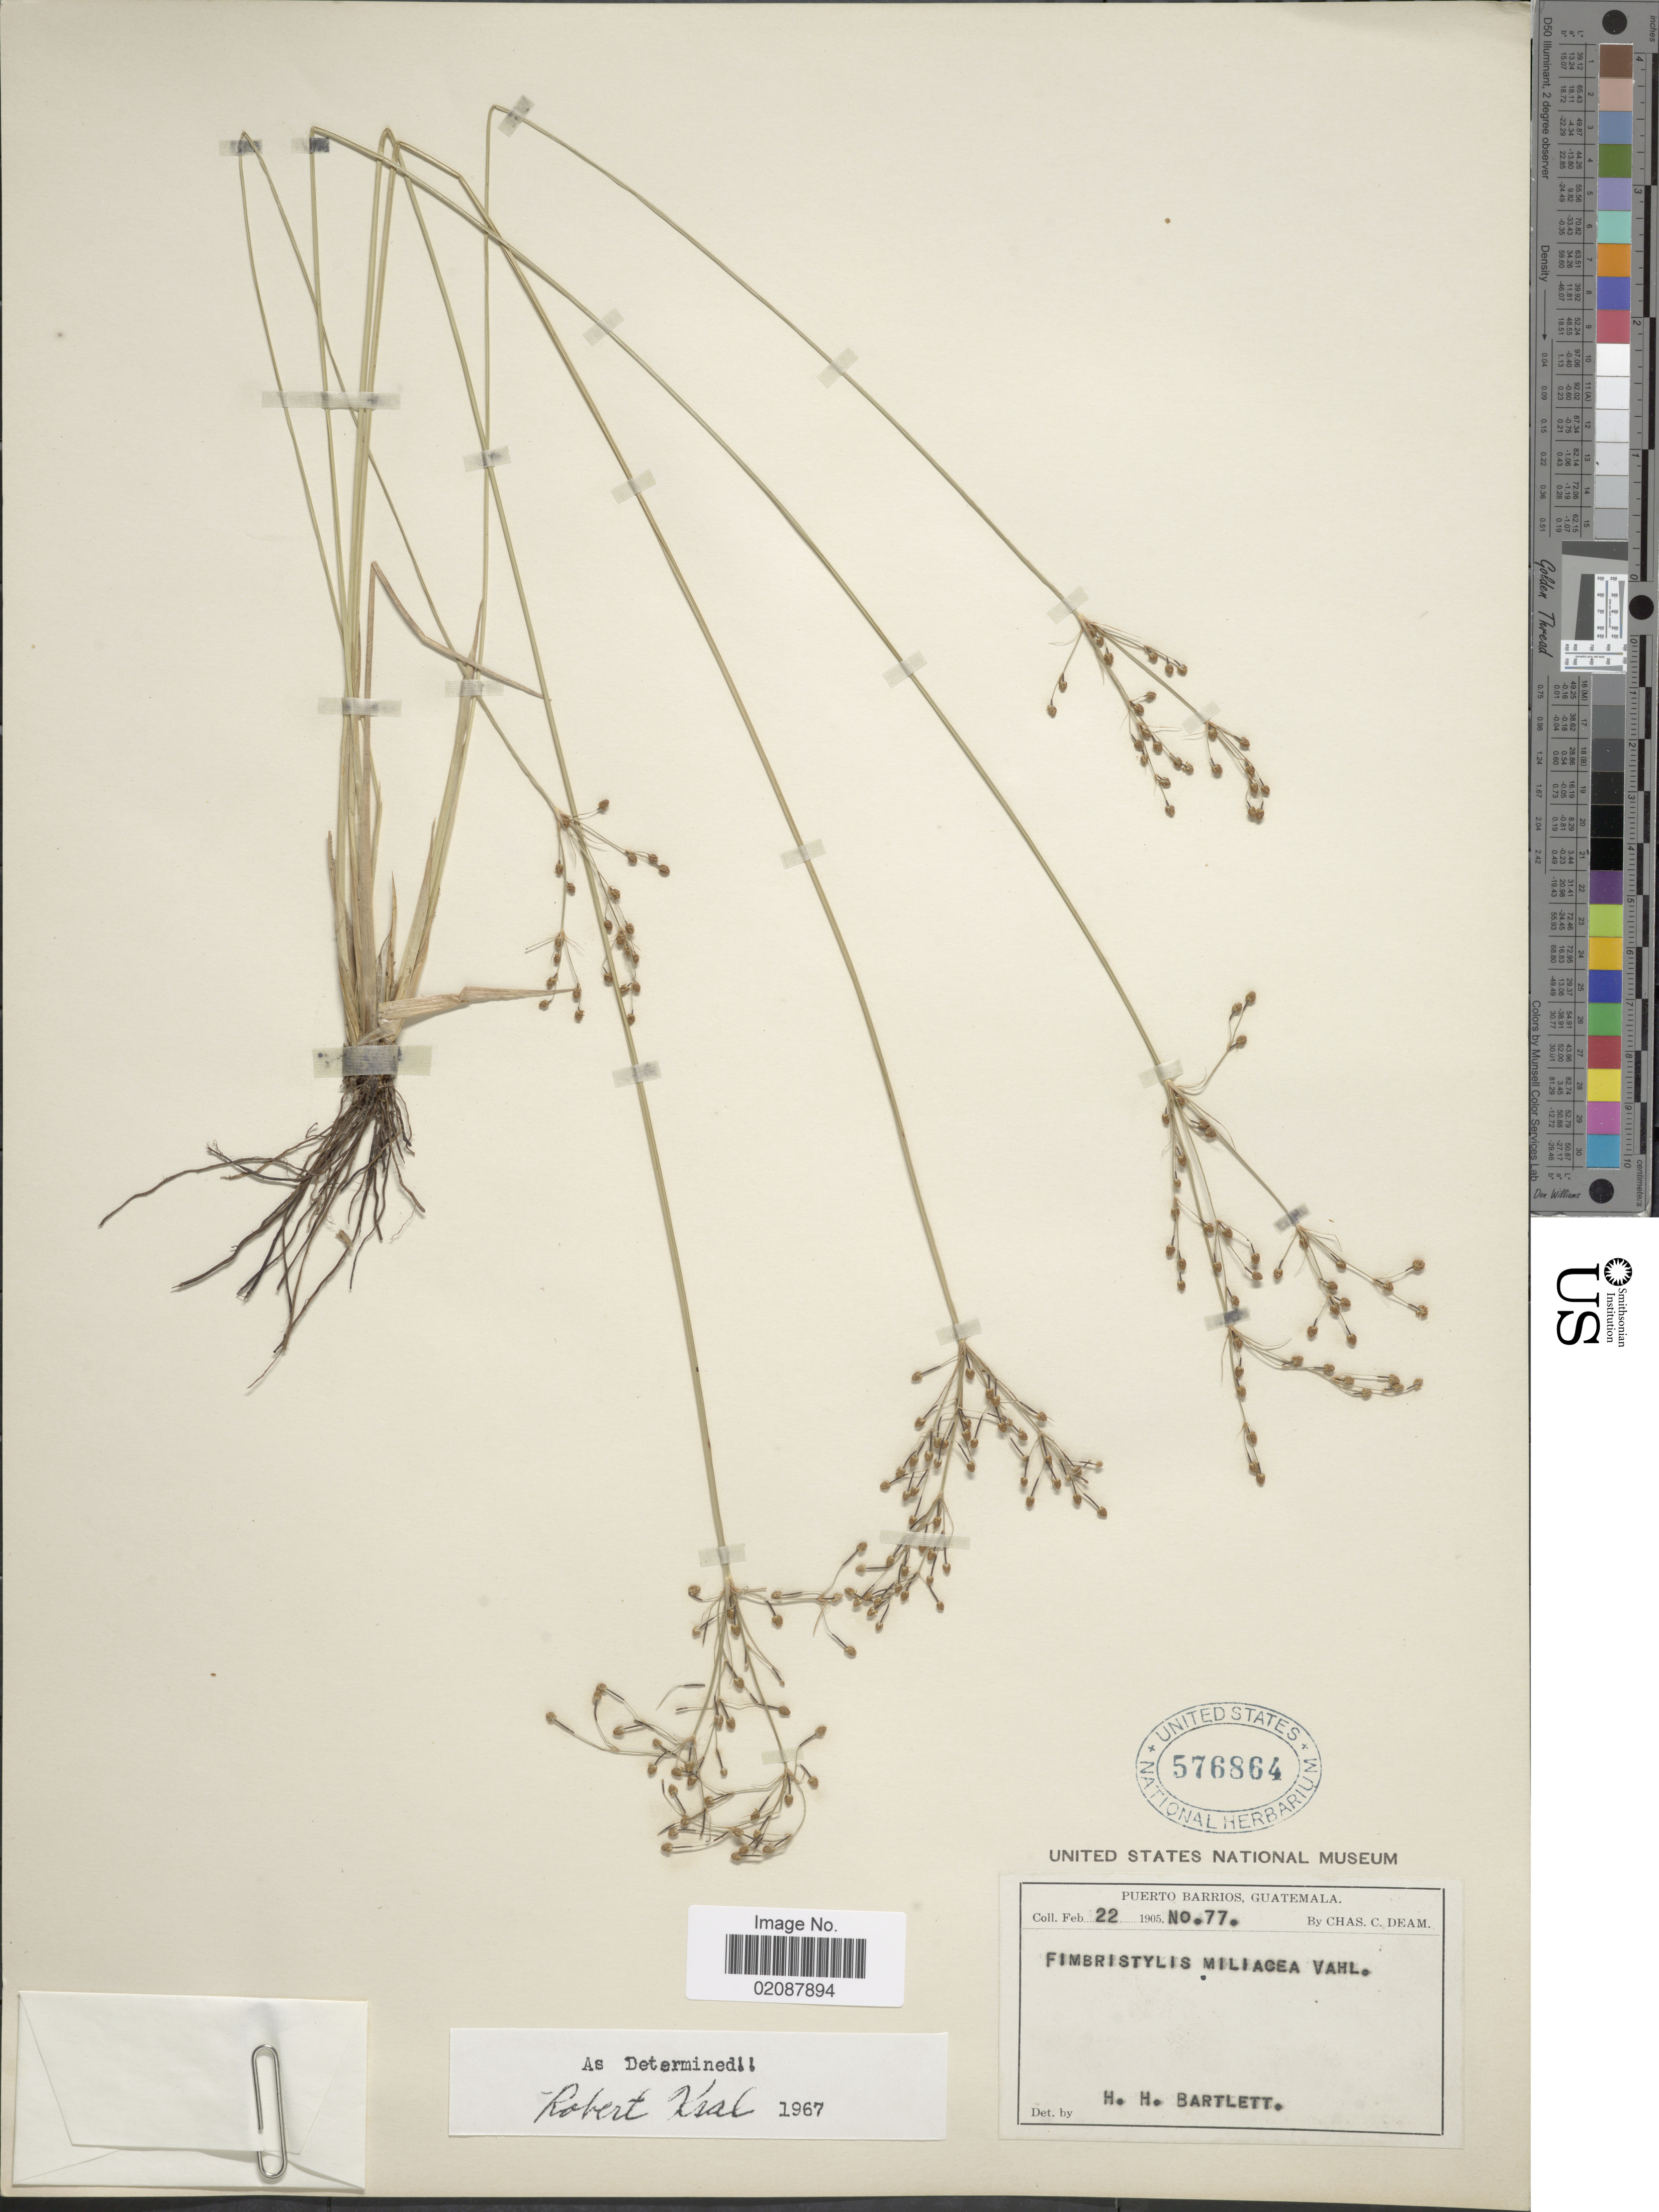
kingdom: Plantae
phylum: Tracheophyta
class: Liliopsida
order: Poales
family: Cyperaceae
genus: Fimbristylis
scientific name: Fimbristylis littoralis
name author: Gaudich.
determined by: Strong, M. T., (US), Smithsonian Institution - National Museum of Natural History (UNITED STATES)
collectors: C. C. Deam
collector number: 77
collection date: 1905-02-22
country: Guatemala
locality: Puerto Barrios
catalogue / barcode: US 576864